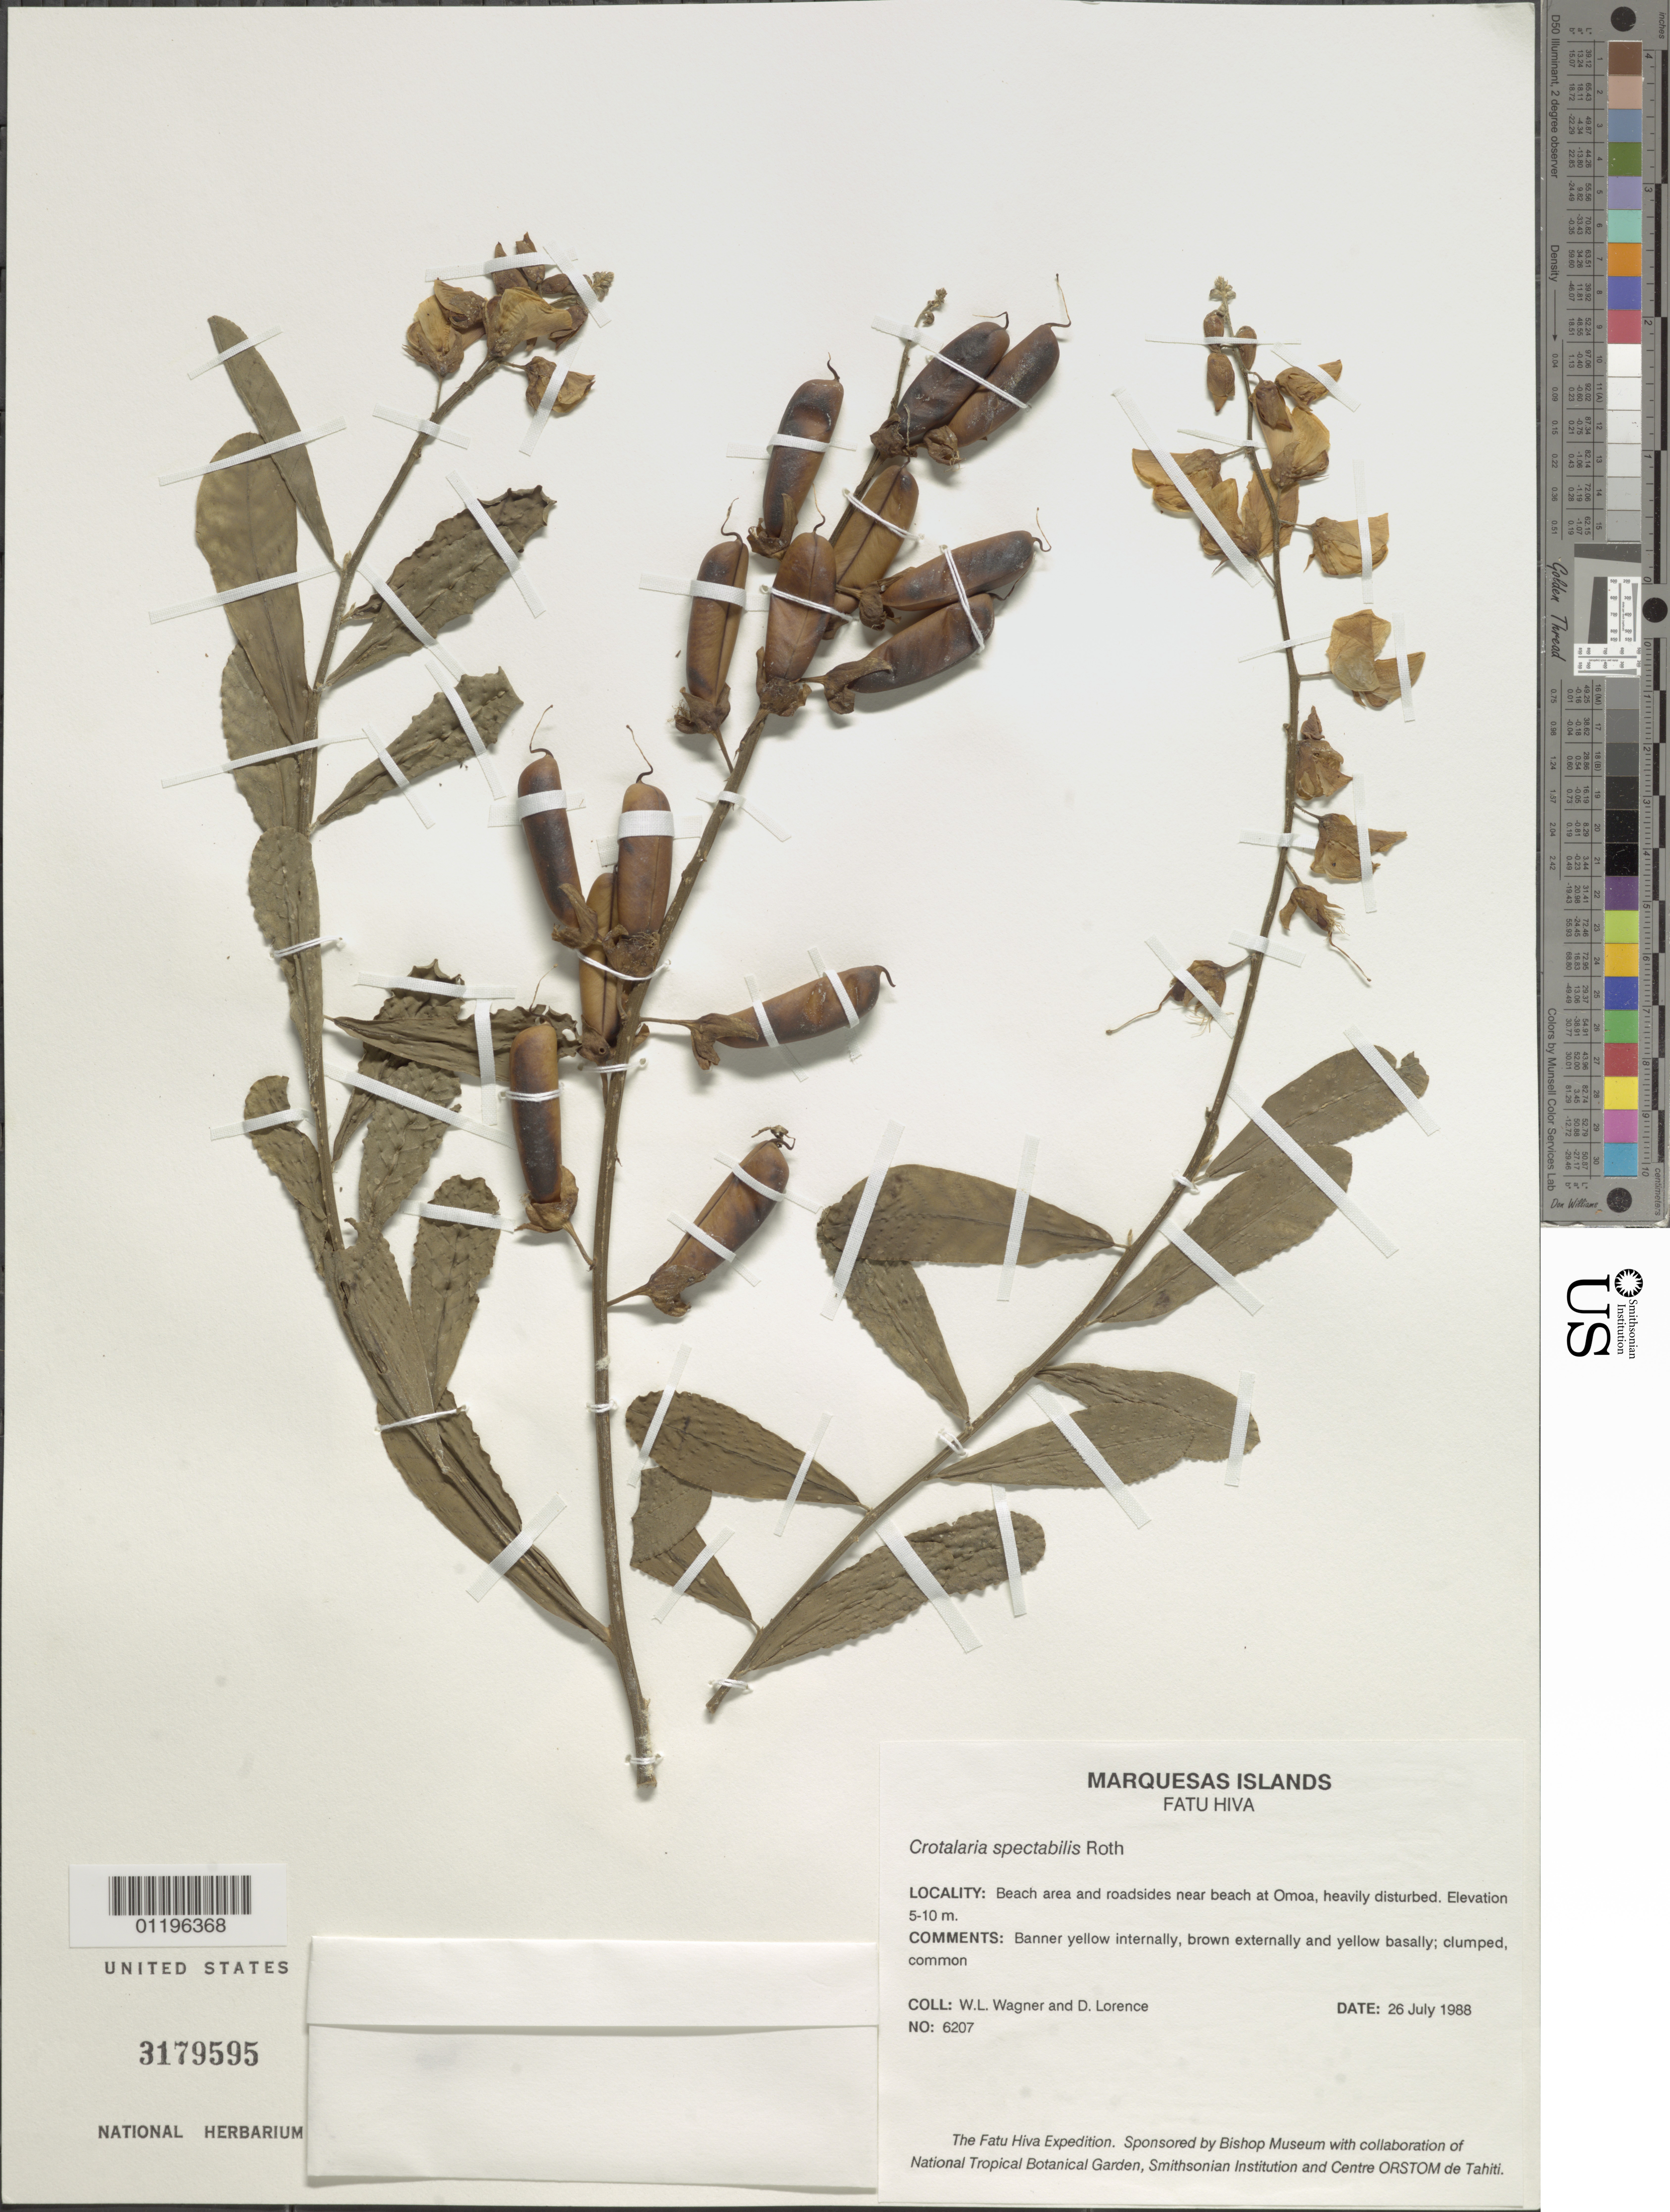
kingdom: Plantae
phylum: Tracheophyta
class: Magnoliopsida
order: Fabales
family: Fabaceae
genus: Crotalaria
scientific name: Crotalaria spectabilis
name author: Roth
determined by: Florence, J.; Wagner, W. L.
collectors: W. L. Wagner & D. Lorence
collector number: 6207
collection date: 1988-07-26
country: French Polynesia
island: Fatu Hiva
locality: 'Omo'a, beach area and roadsides near beach, heavily disturbed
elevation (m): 5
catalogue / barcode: US 3179595